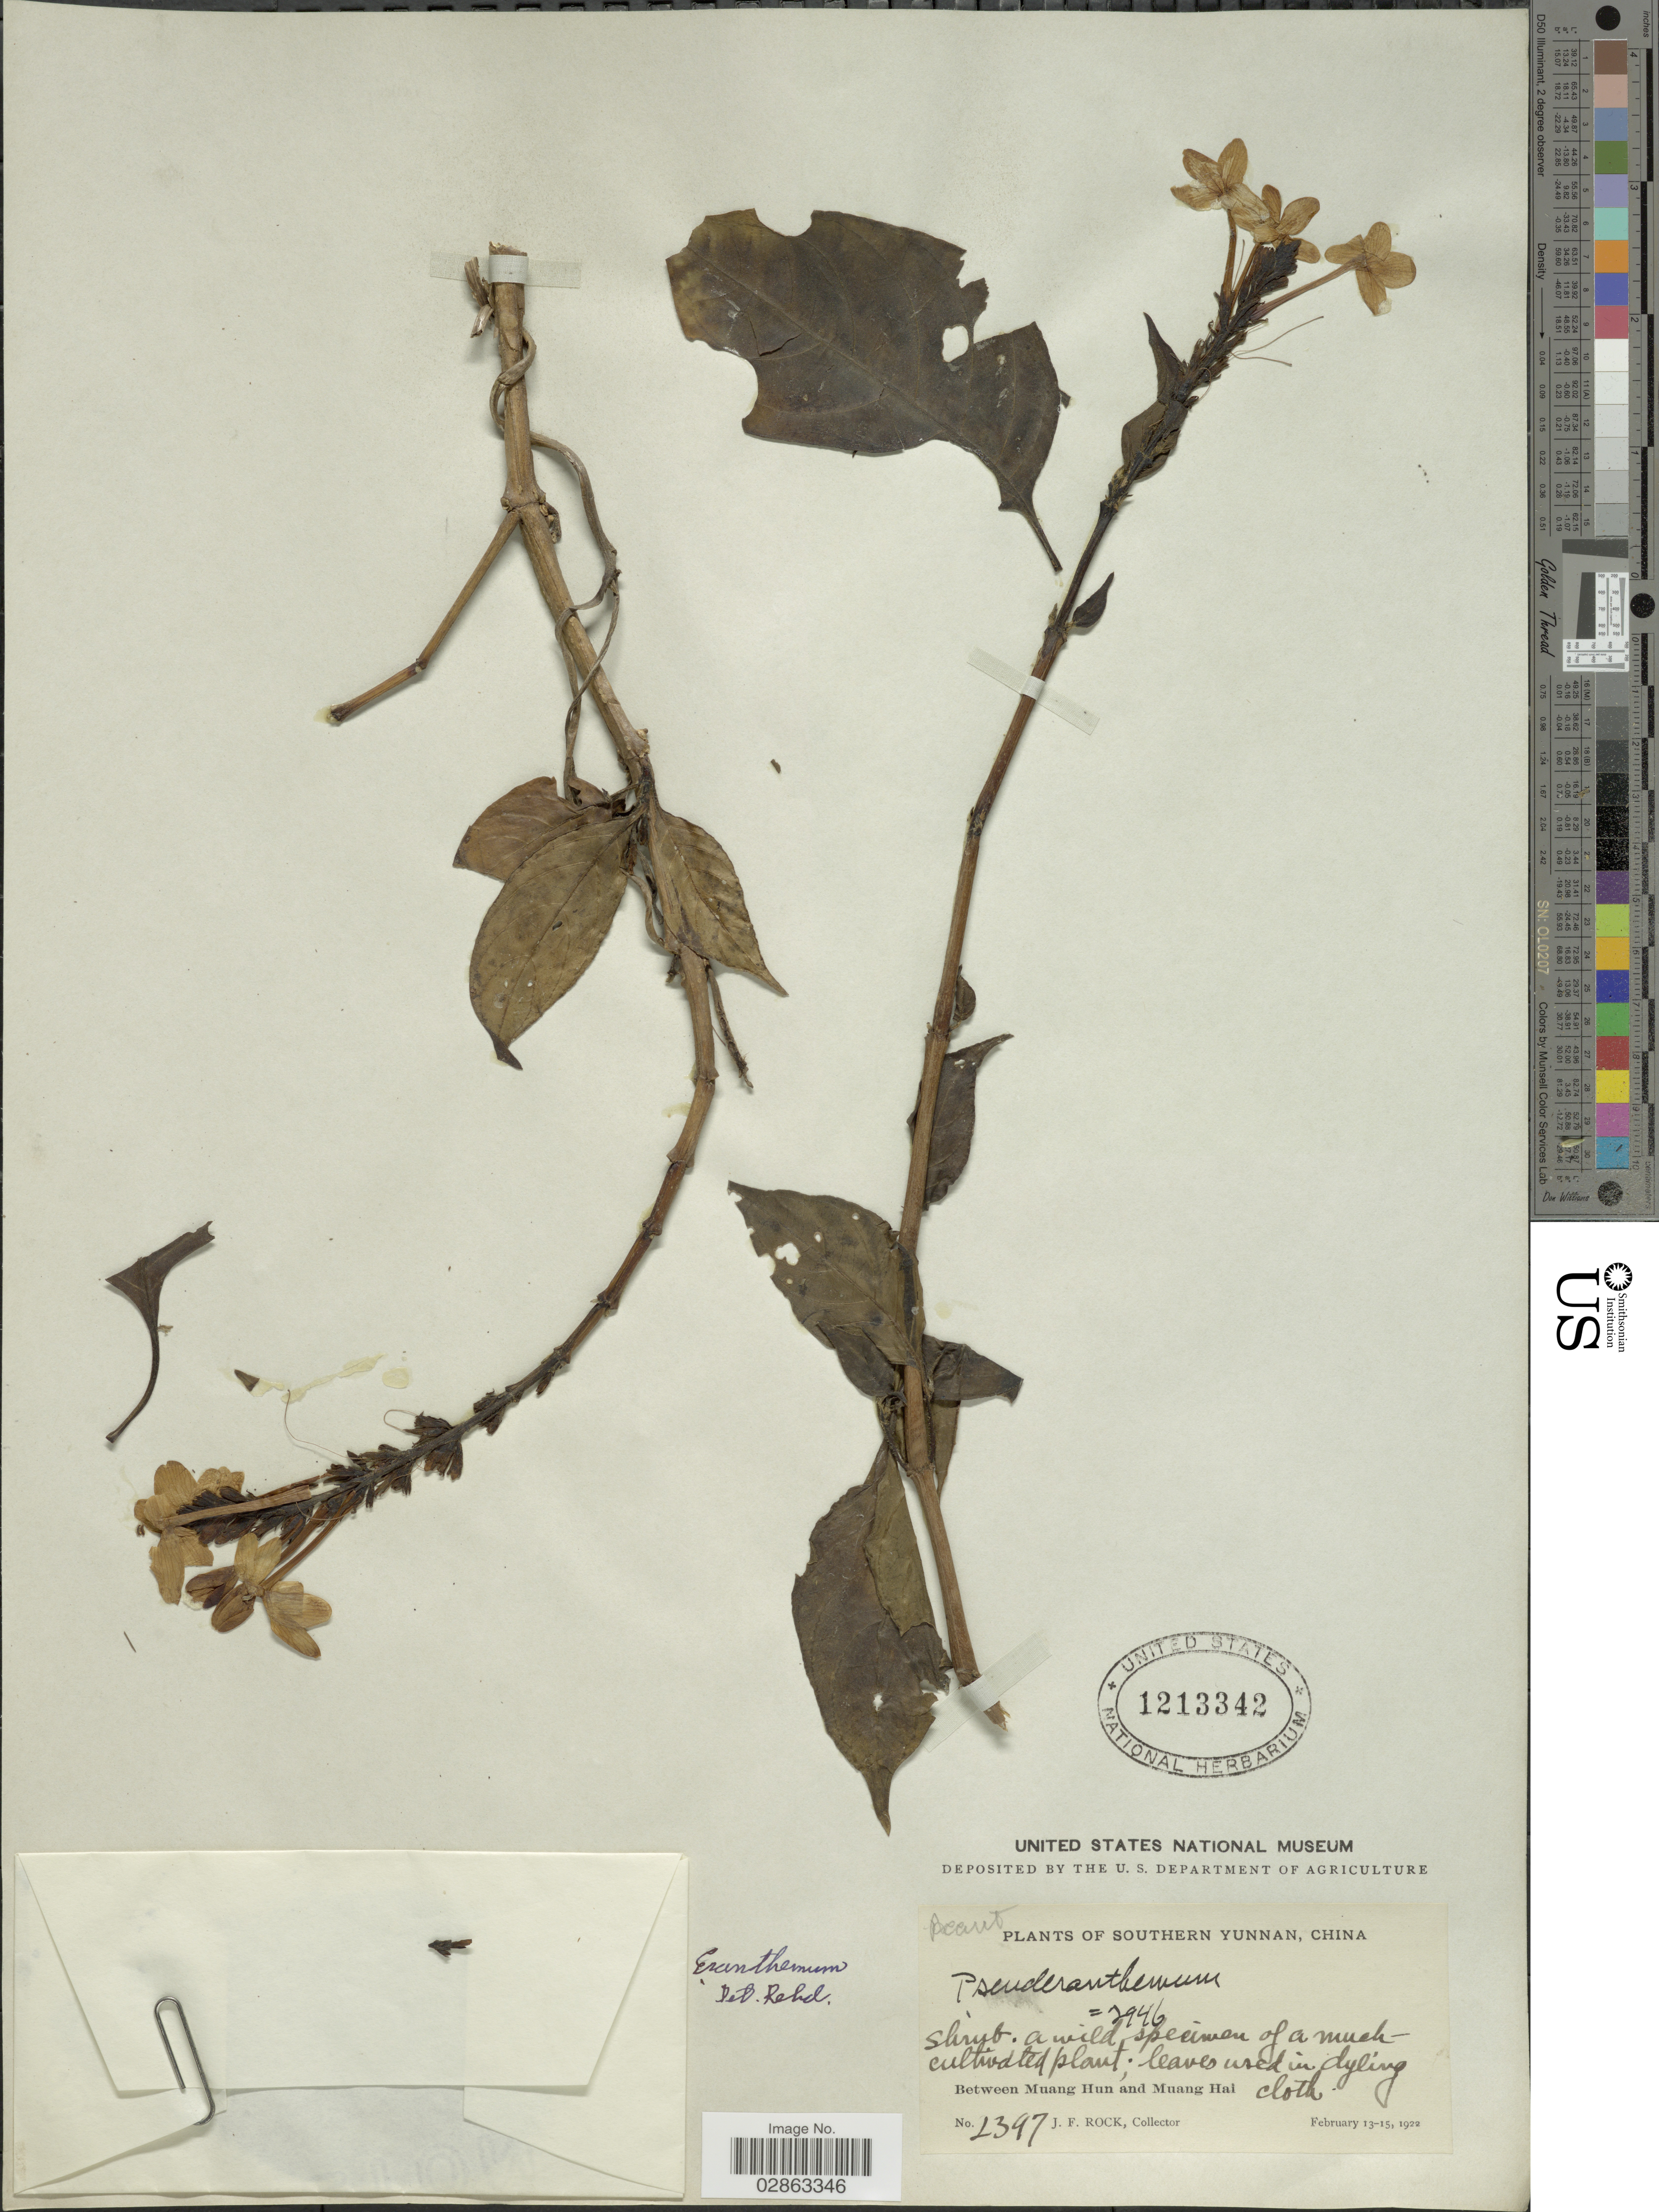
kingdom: Plantae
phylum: Tracheophyta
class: Magnoliopsida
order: Lamiales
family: Acanthaceae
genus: Eranthemum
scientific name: Eranthemum sp.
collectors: J. Rock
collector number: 2397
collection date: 1922-02-13/1922-02-15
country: China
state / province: Yunnan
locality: Southern Yunnan. Between Muang Hun and Muang Hai.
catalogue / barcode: US 1213342